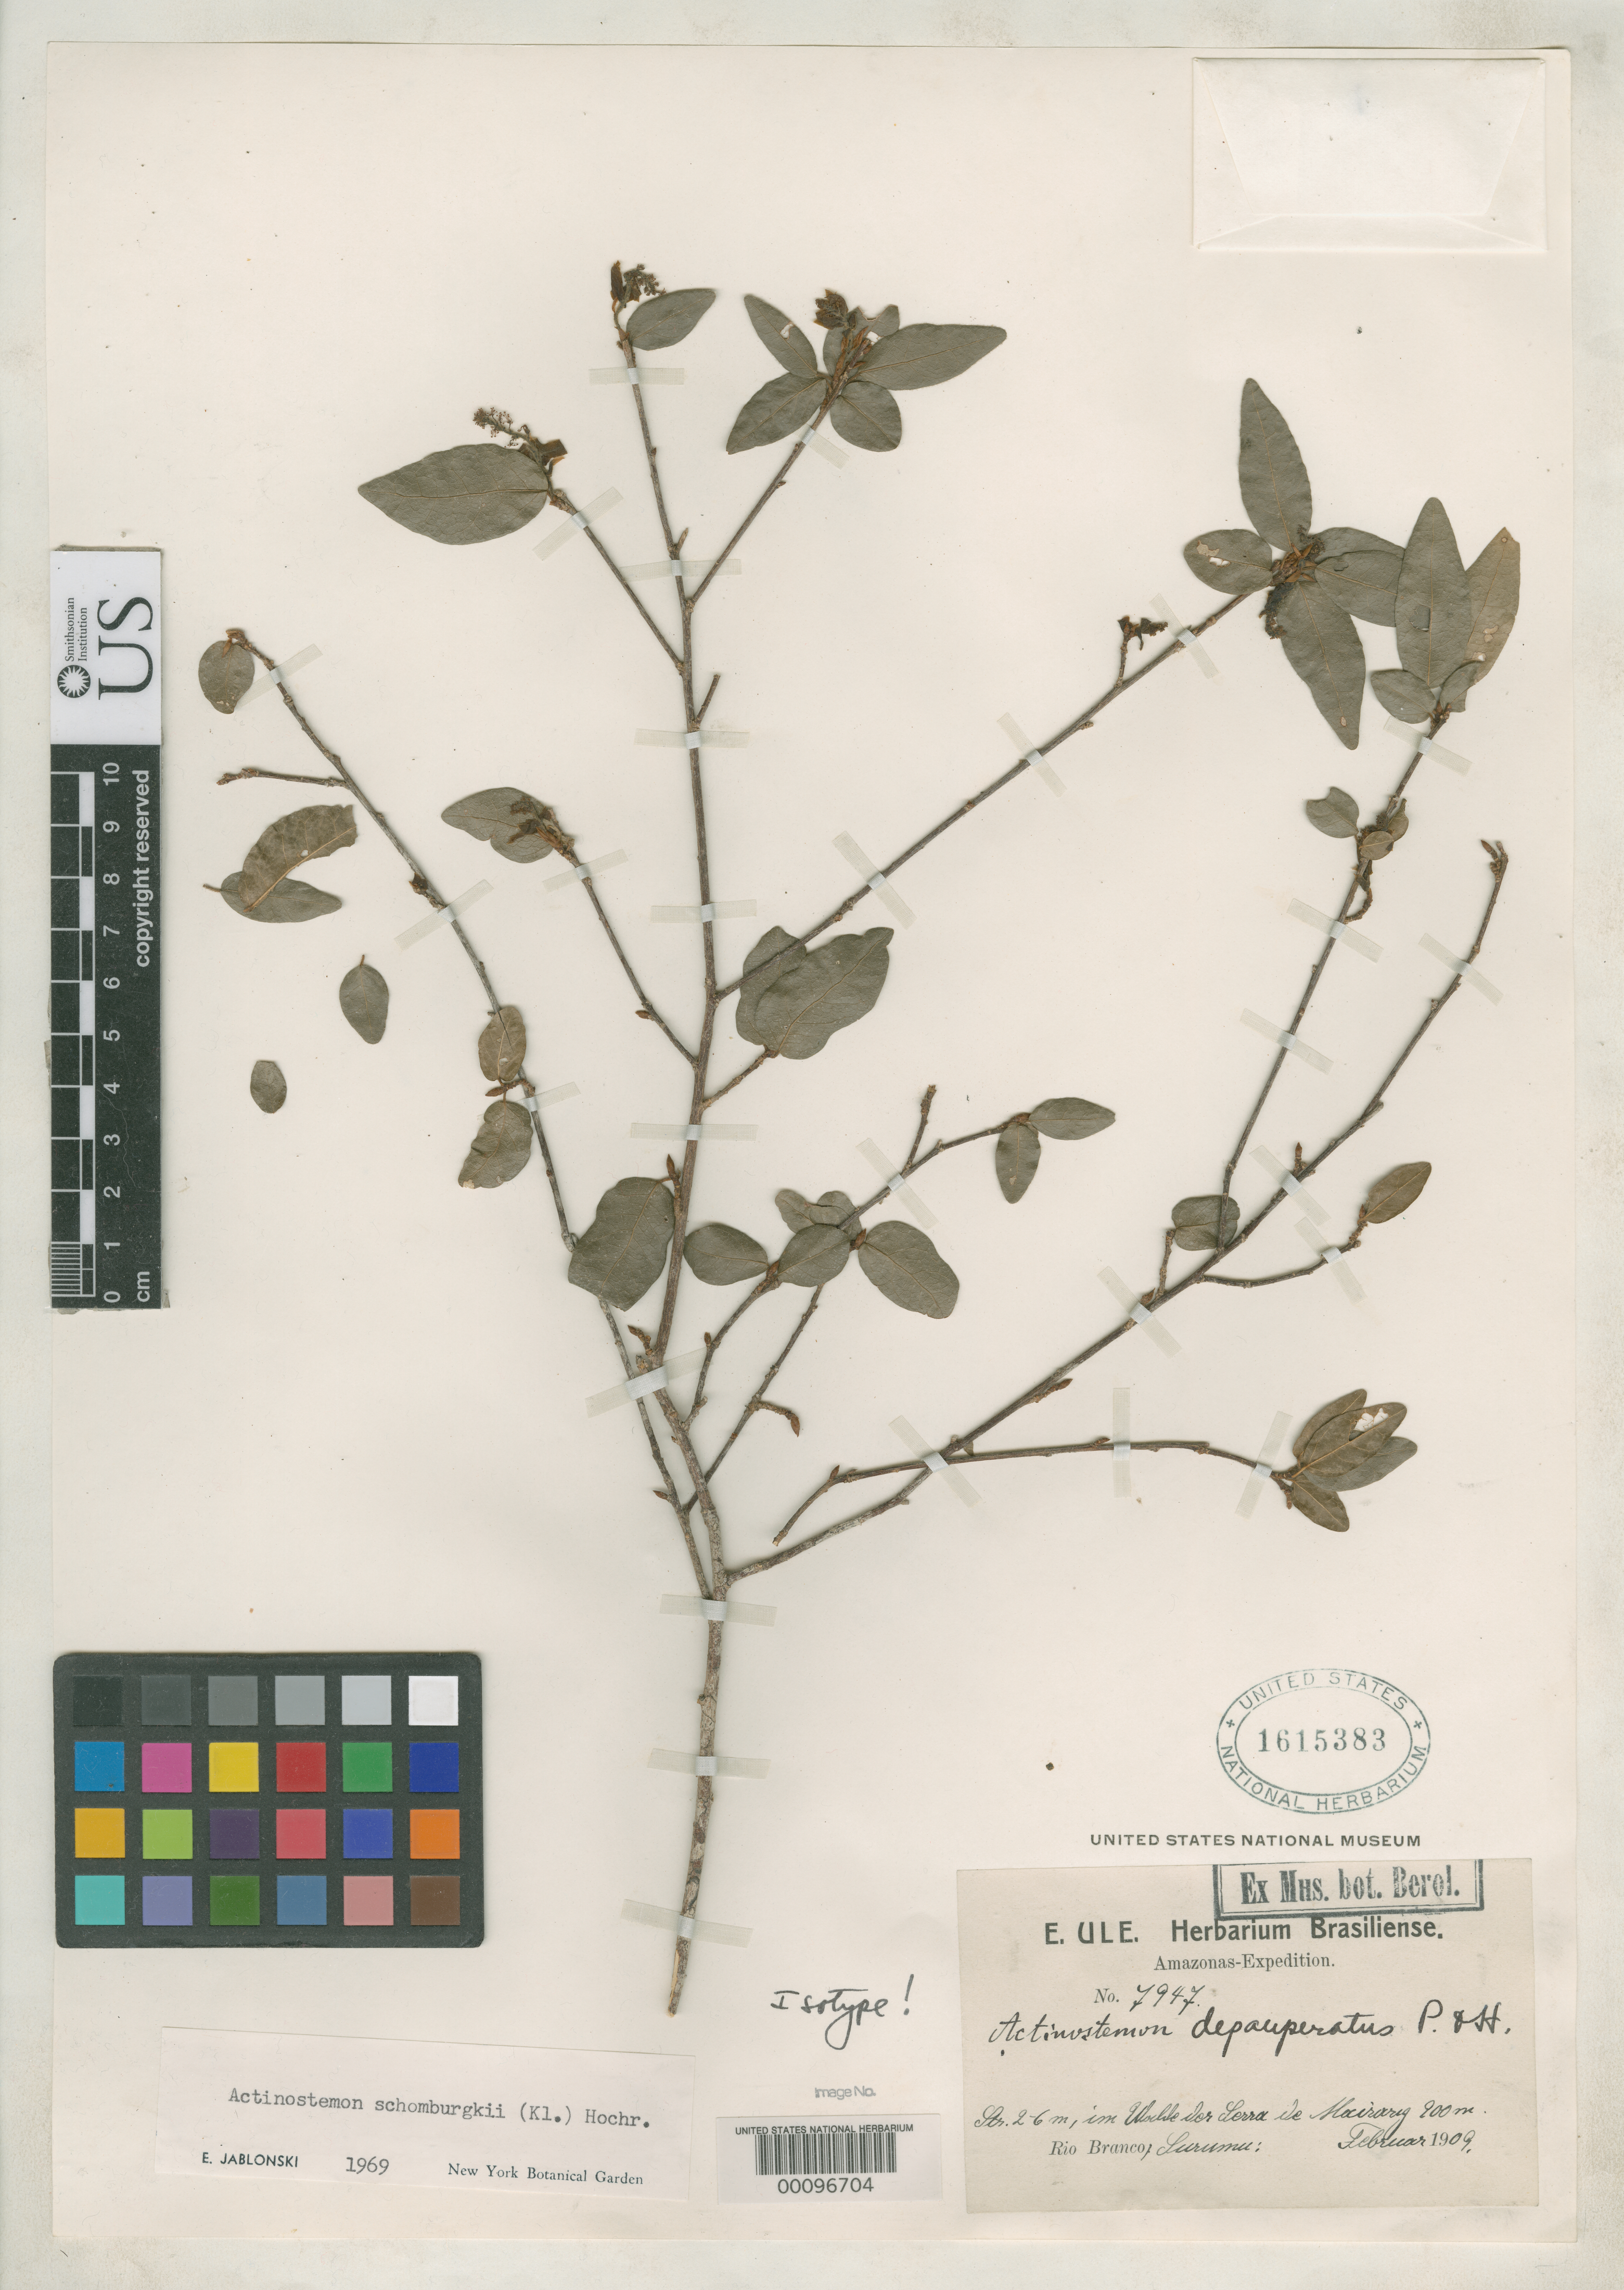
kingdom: Plantae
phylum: Tracheophyta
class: Magnoliopsida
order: Malpighiales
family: Euphorbiaceae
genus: Actinostemon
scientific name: Actinostemon depauperatus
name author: Pax & K. Hoffm. in Engl.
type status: Type Collection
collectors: E. H. Ule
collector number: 7947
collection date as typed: Feb 1909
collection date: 1909-02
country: Brazil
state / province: Amazonas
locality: Rio Branco.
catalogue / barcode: US 1615383